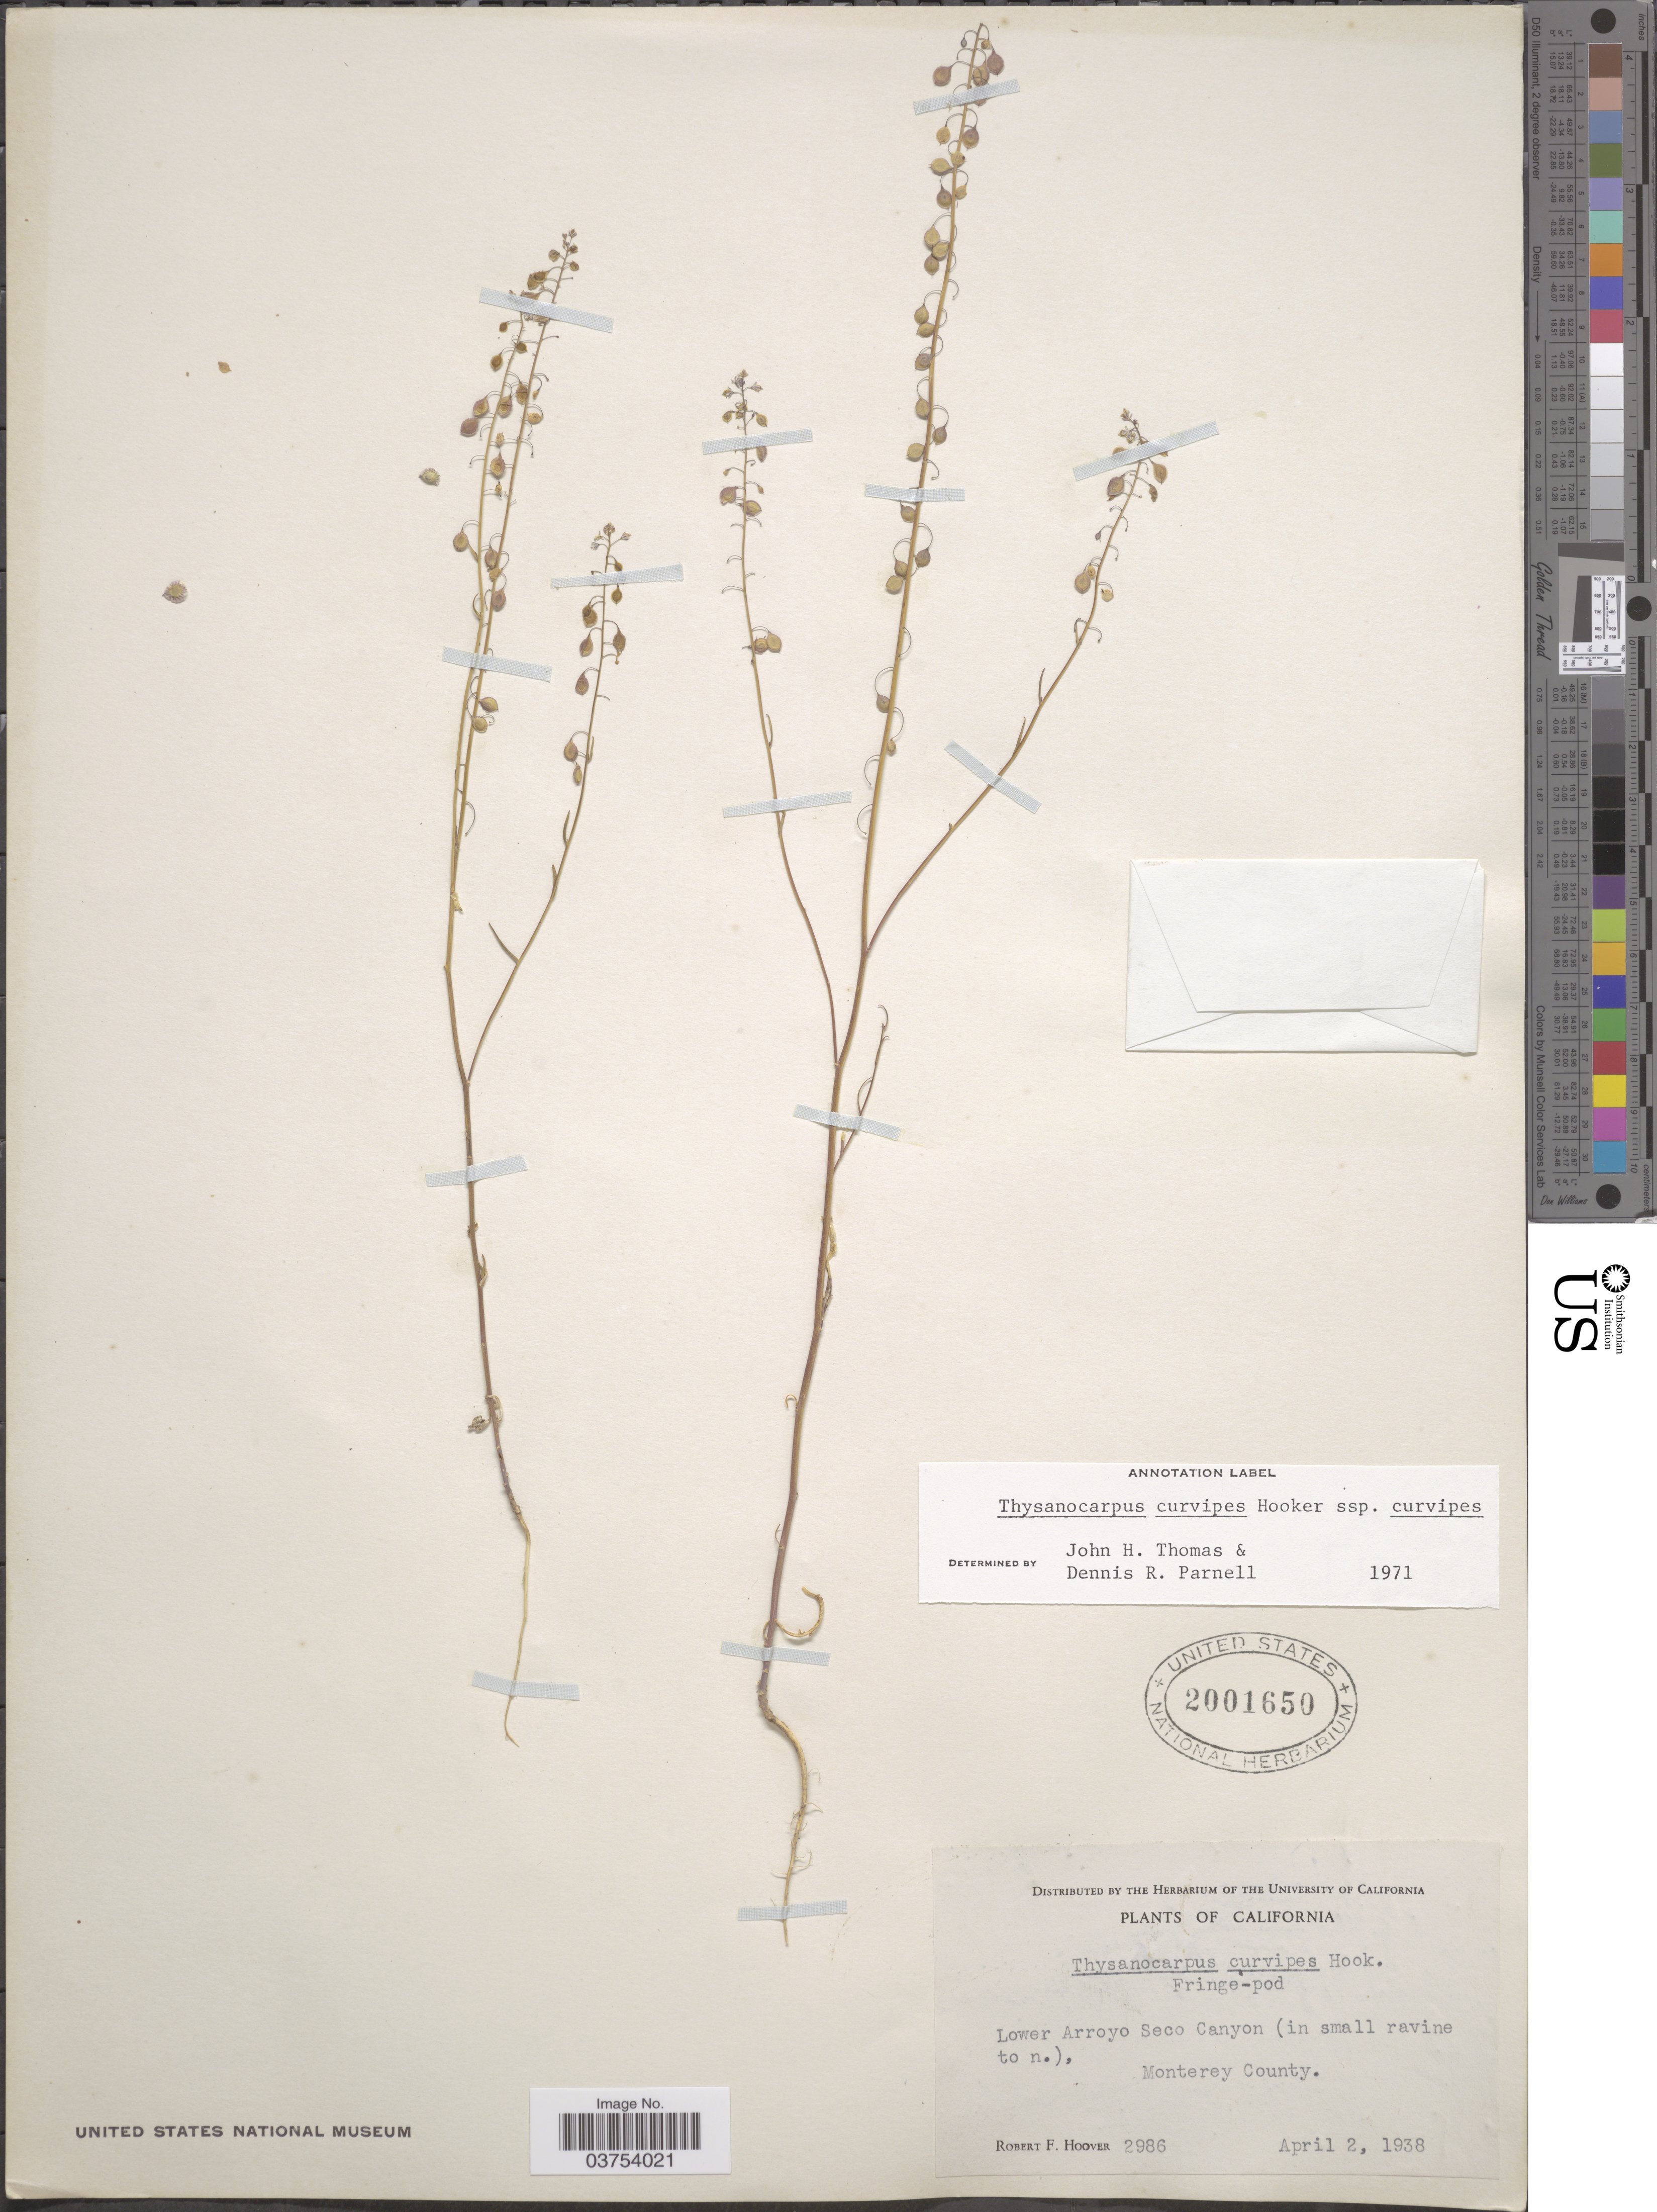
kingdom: Plantae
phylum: Tracheophyta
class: Magnoliopsida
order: Brassicales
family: Brassicaceae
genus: Thysanocarpus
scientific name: Thysanocarpus curvipes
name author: Hook.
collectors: R. F. Hoover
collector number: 2986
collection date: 1938-04-02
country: United States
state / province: California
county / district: Monterey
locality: Lower Arroyo Seco Canyon (in small ravine to n.). Monterey County.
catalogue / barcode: US 2001650